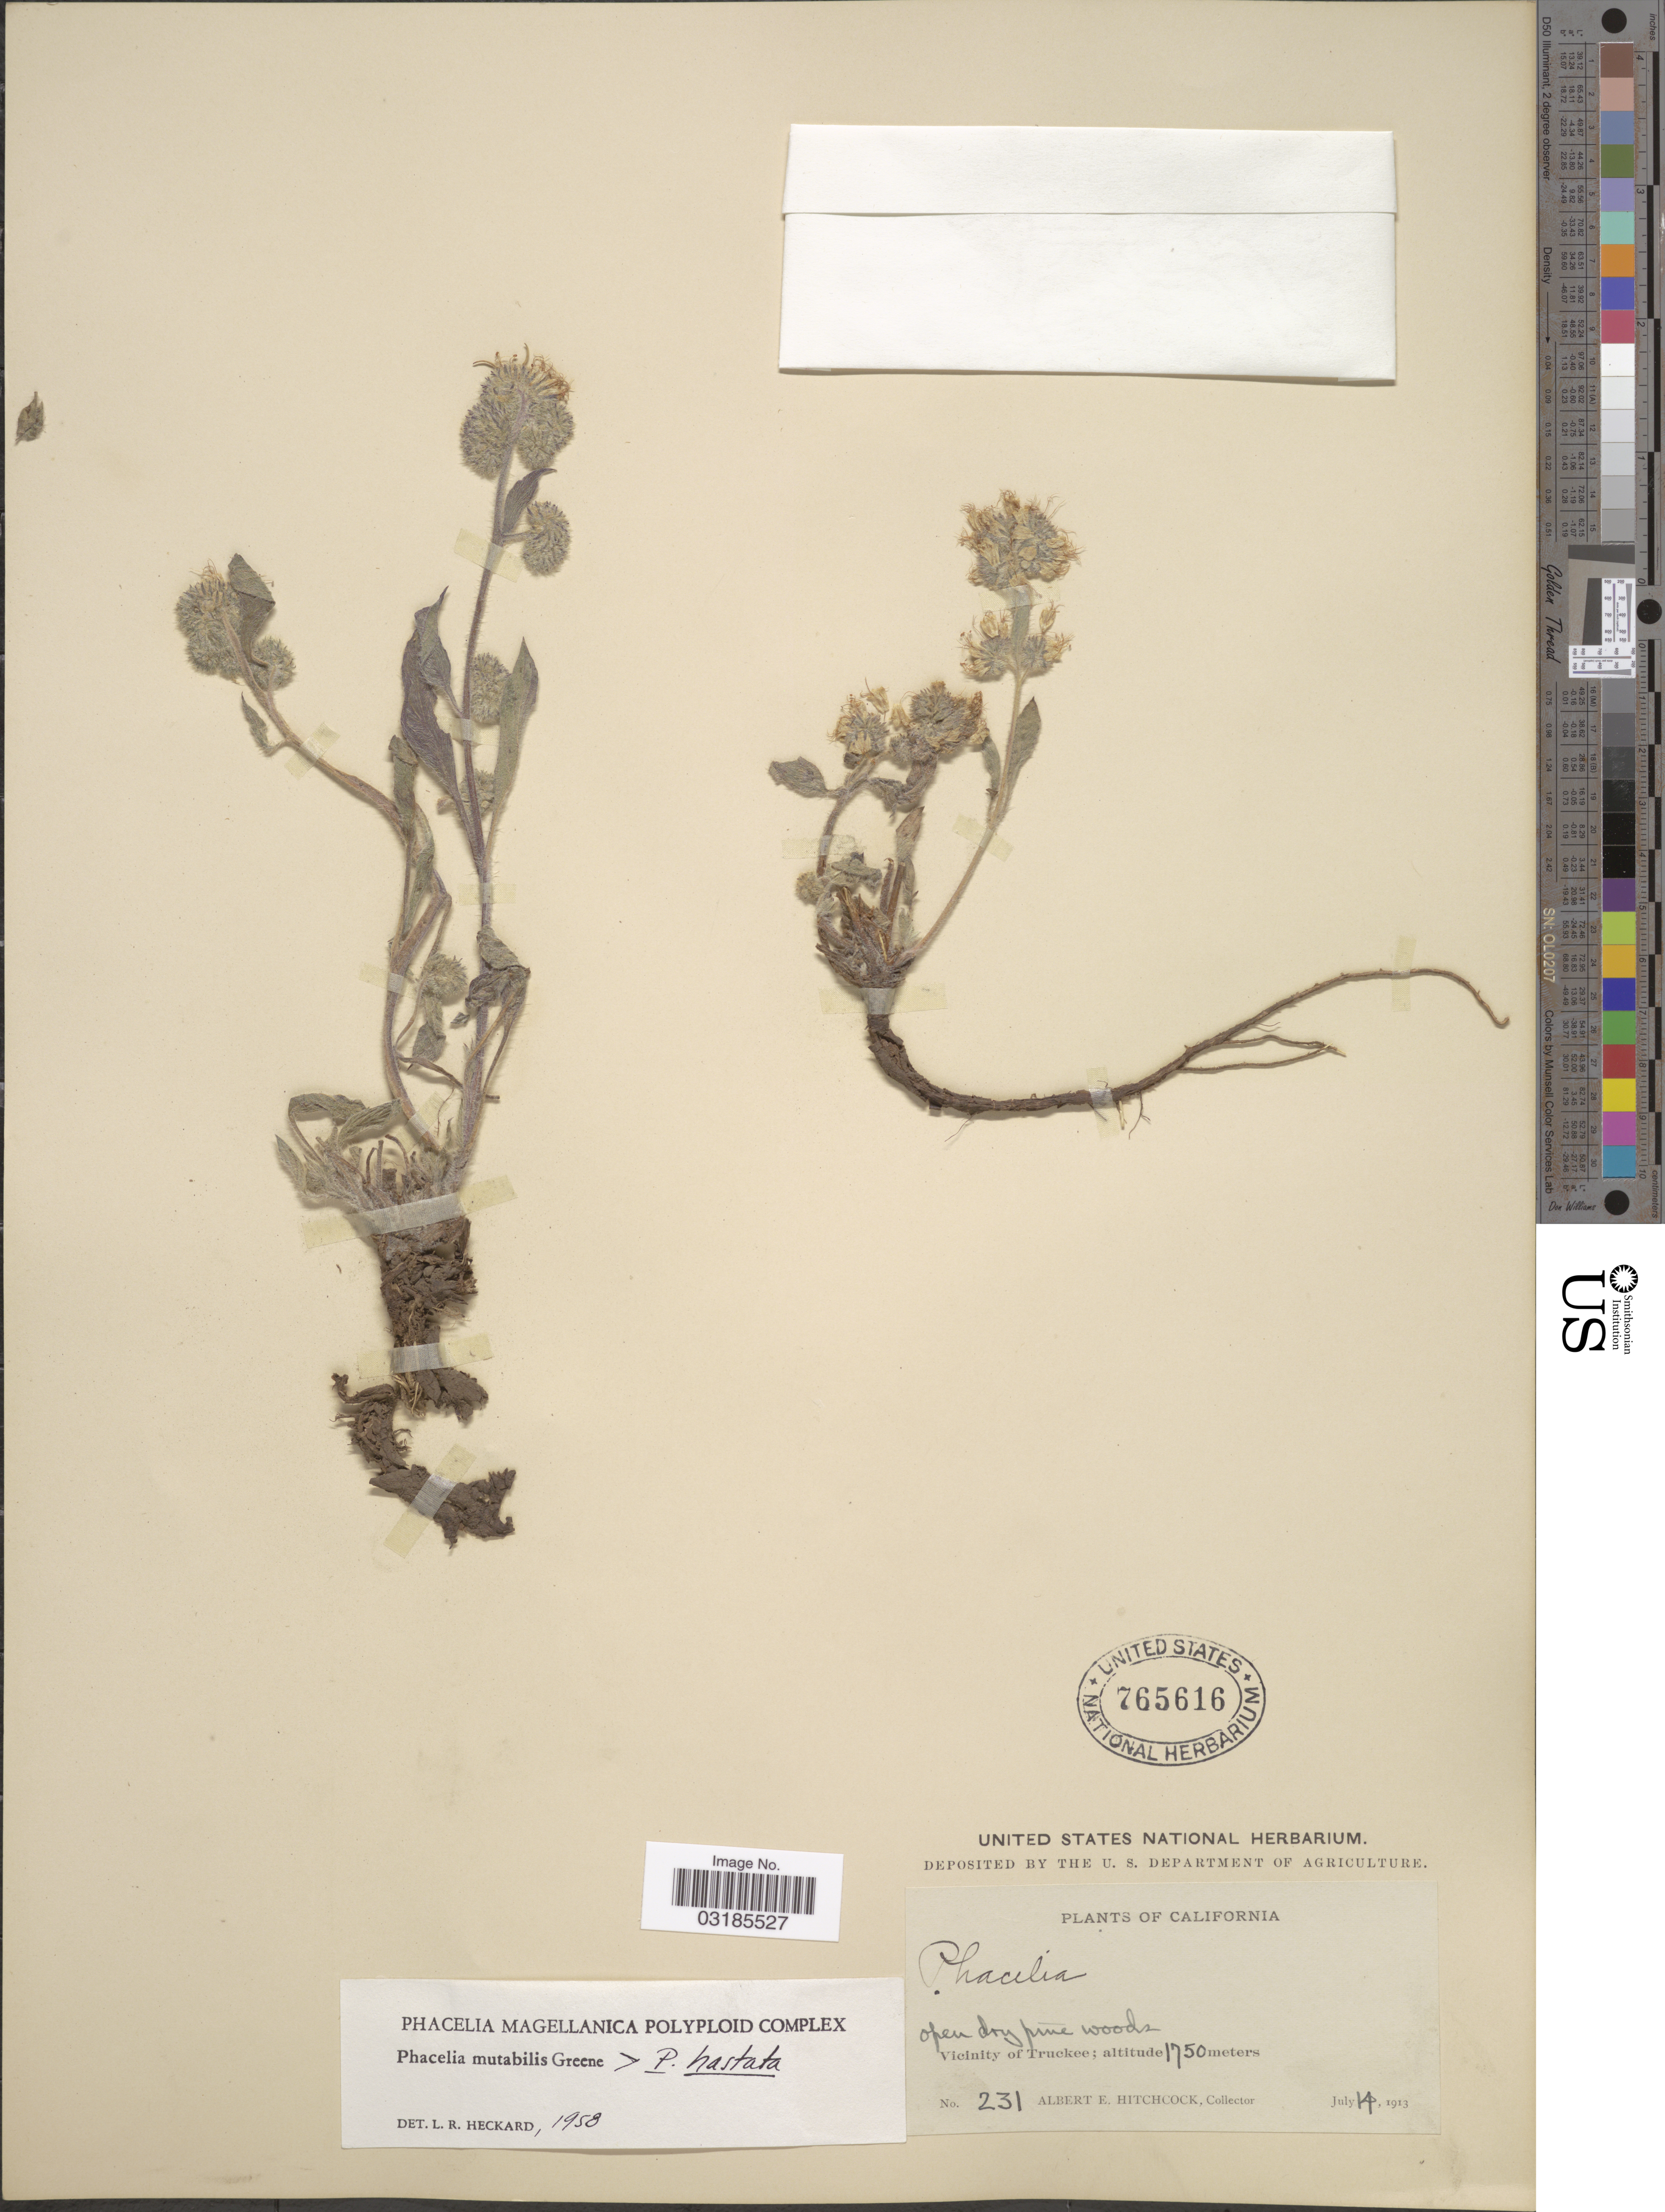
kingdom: Plantae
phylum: Tracheophyta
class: Magnoliopsida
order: Boraginales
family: Hydrophyllaceae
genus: Phacelia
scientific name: Phacelia mutabilis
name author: Greene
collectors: A. Hitchcock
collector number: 231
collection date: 1913-07-14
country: United States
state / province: California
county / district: Nevada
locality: Vicinity of Truckee.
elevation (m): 1750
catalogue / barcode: US 765616